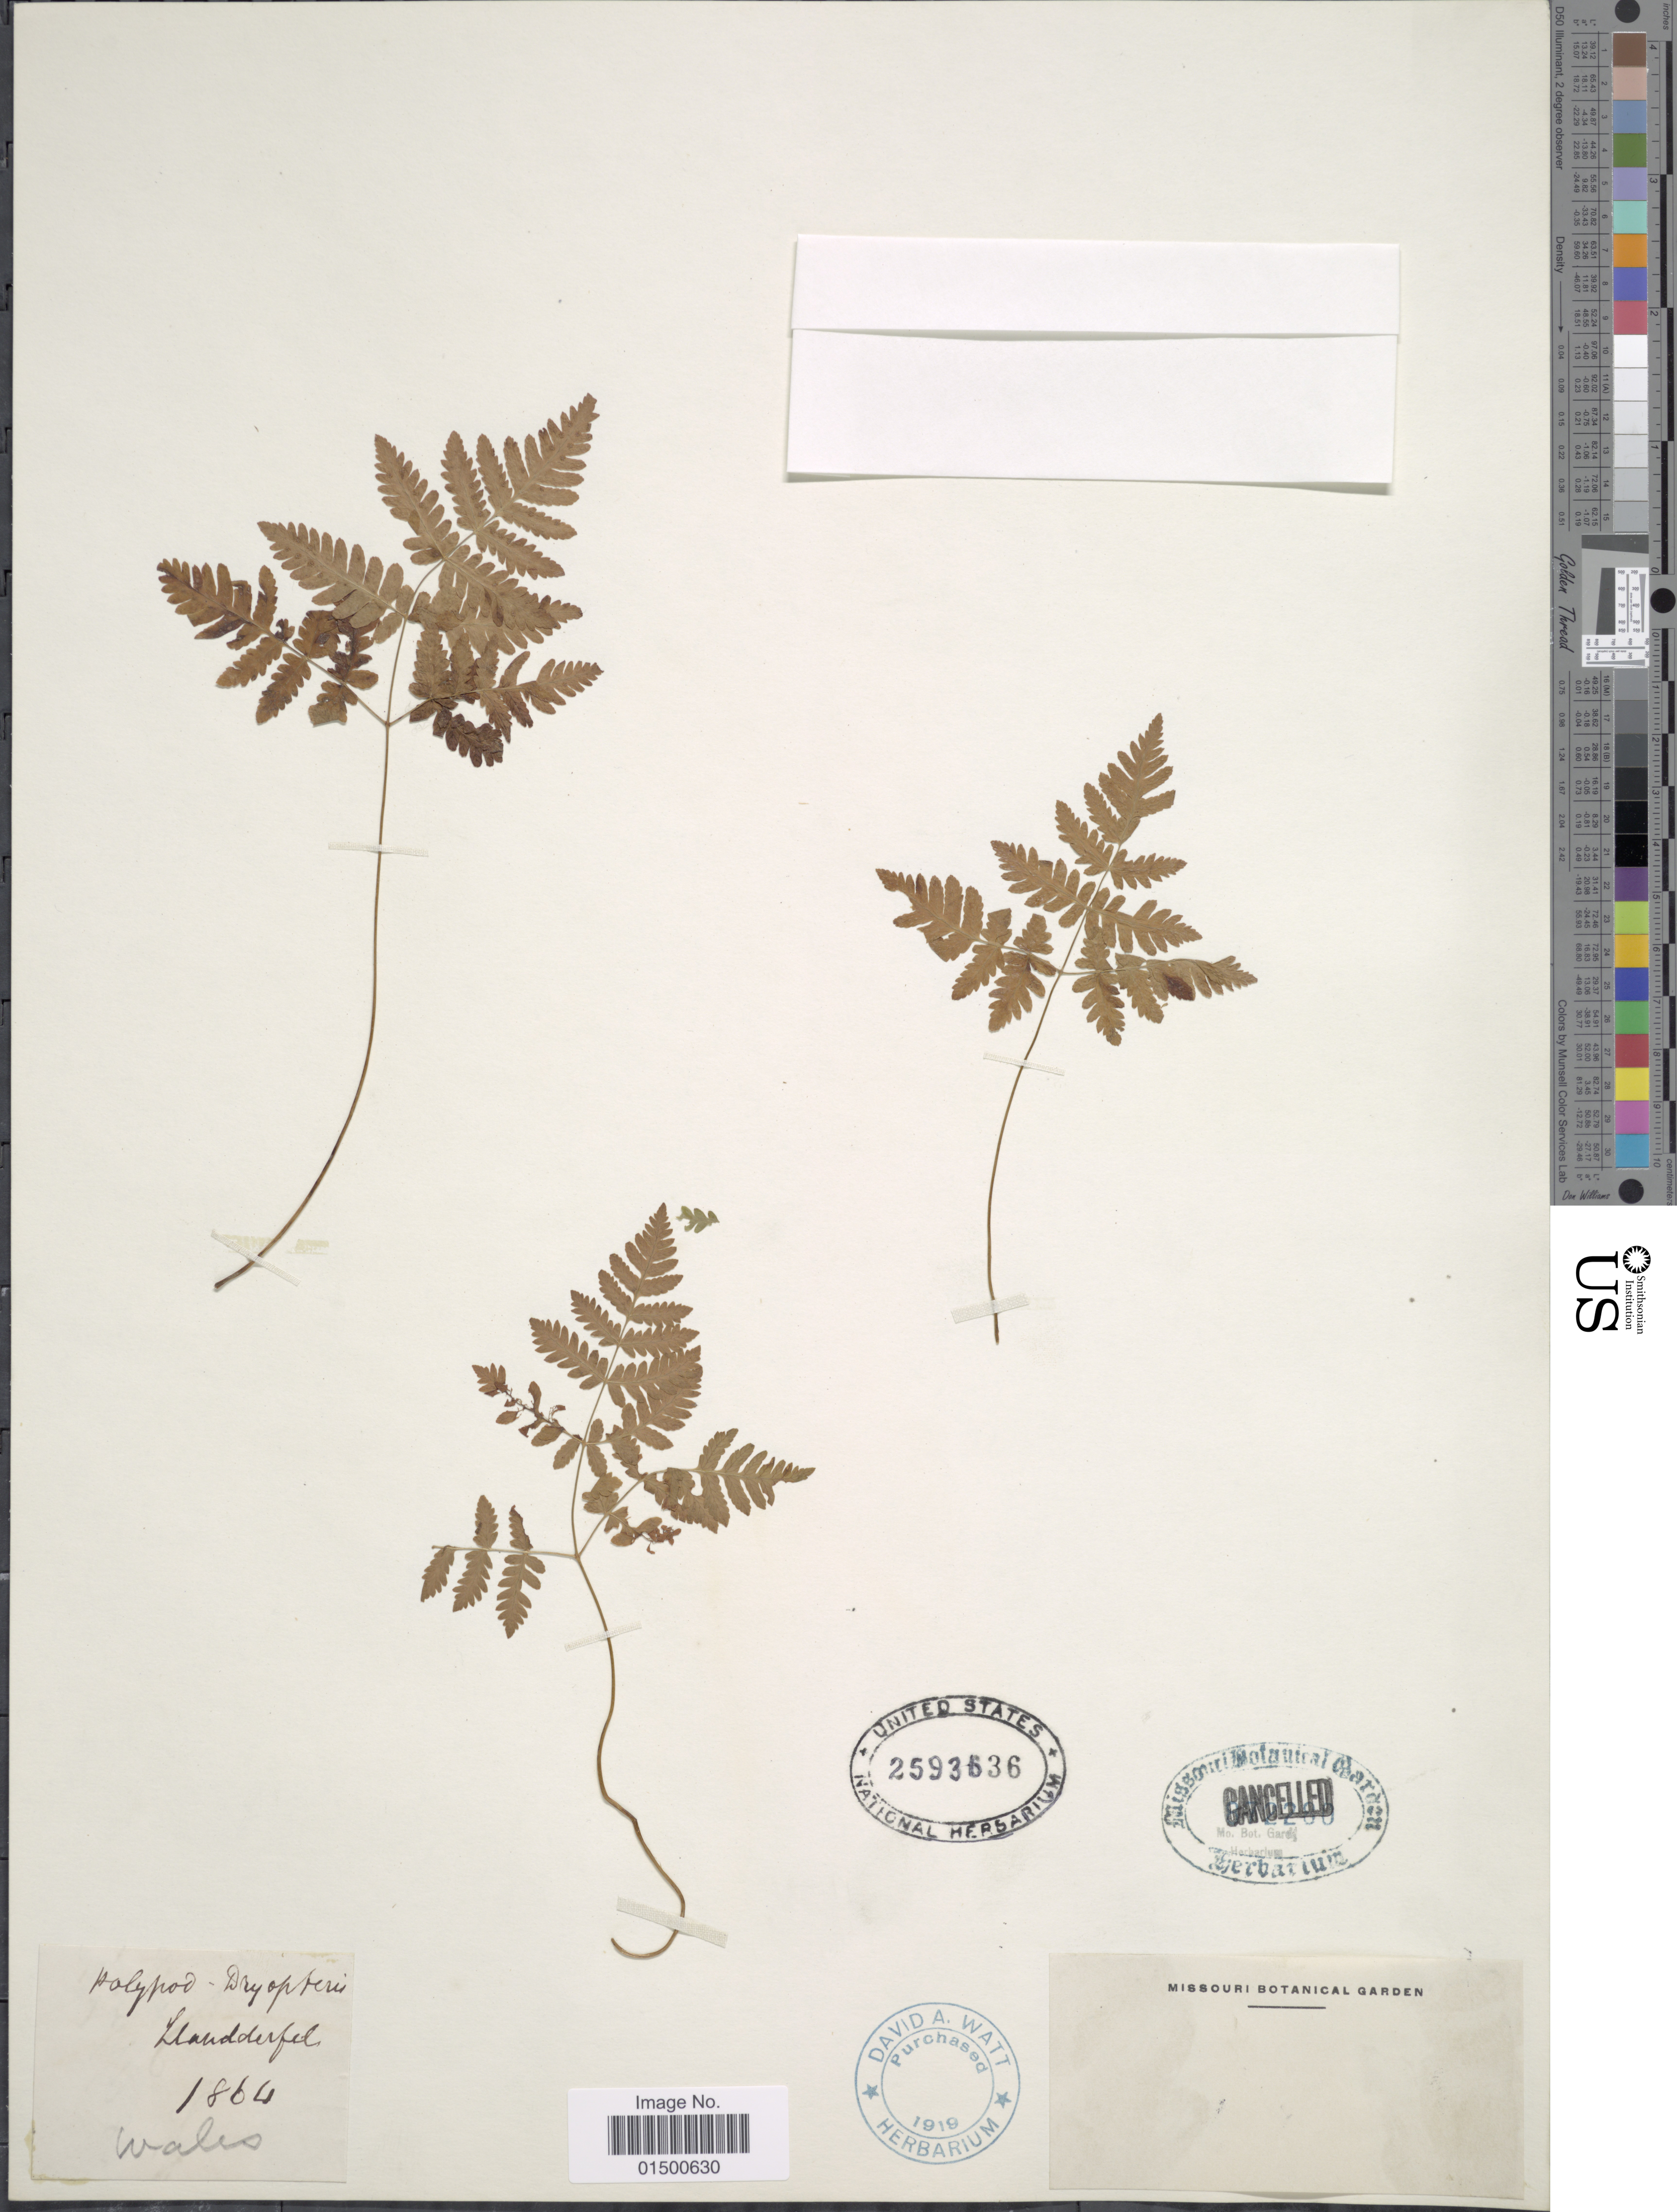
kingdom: Plantae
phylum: Tracheophyta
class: Polypodiopsida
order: Polypodiales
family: Cystopteridaceae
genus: Gymnocarpium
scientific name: Gymnocarpium disjunctum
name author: (Rupr.) Ching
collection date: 1864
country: United Kingdom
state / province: Wales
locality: Llandderfel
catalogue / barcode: US 2593636